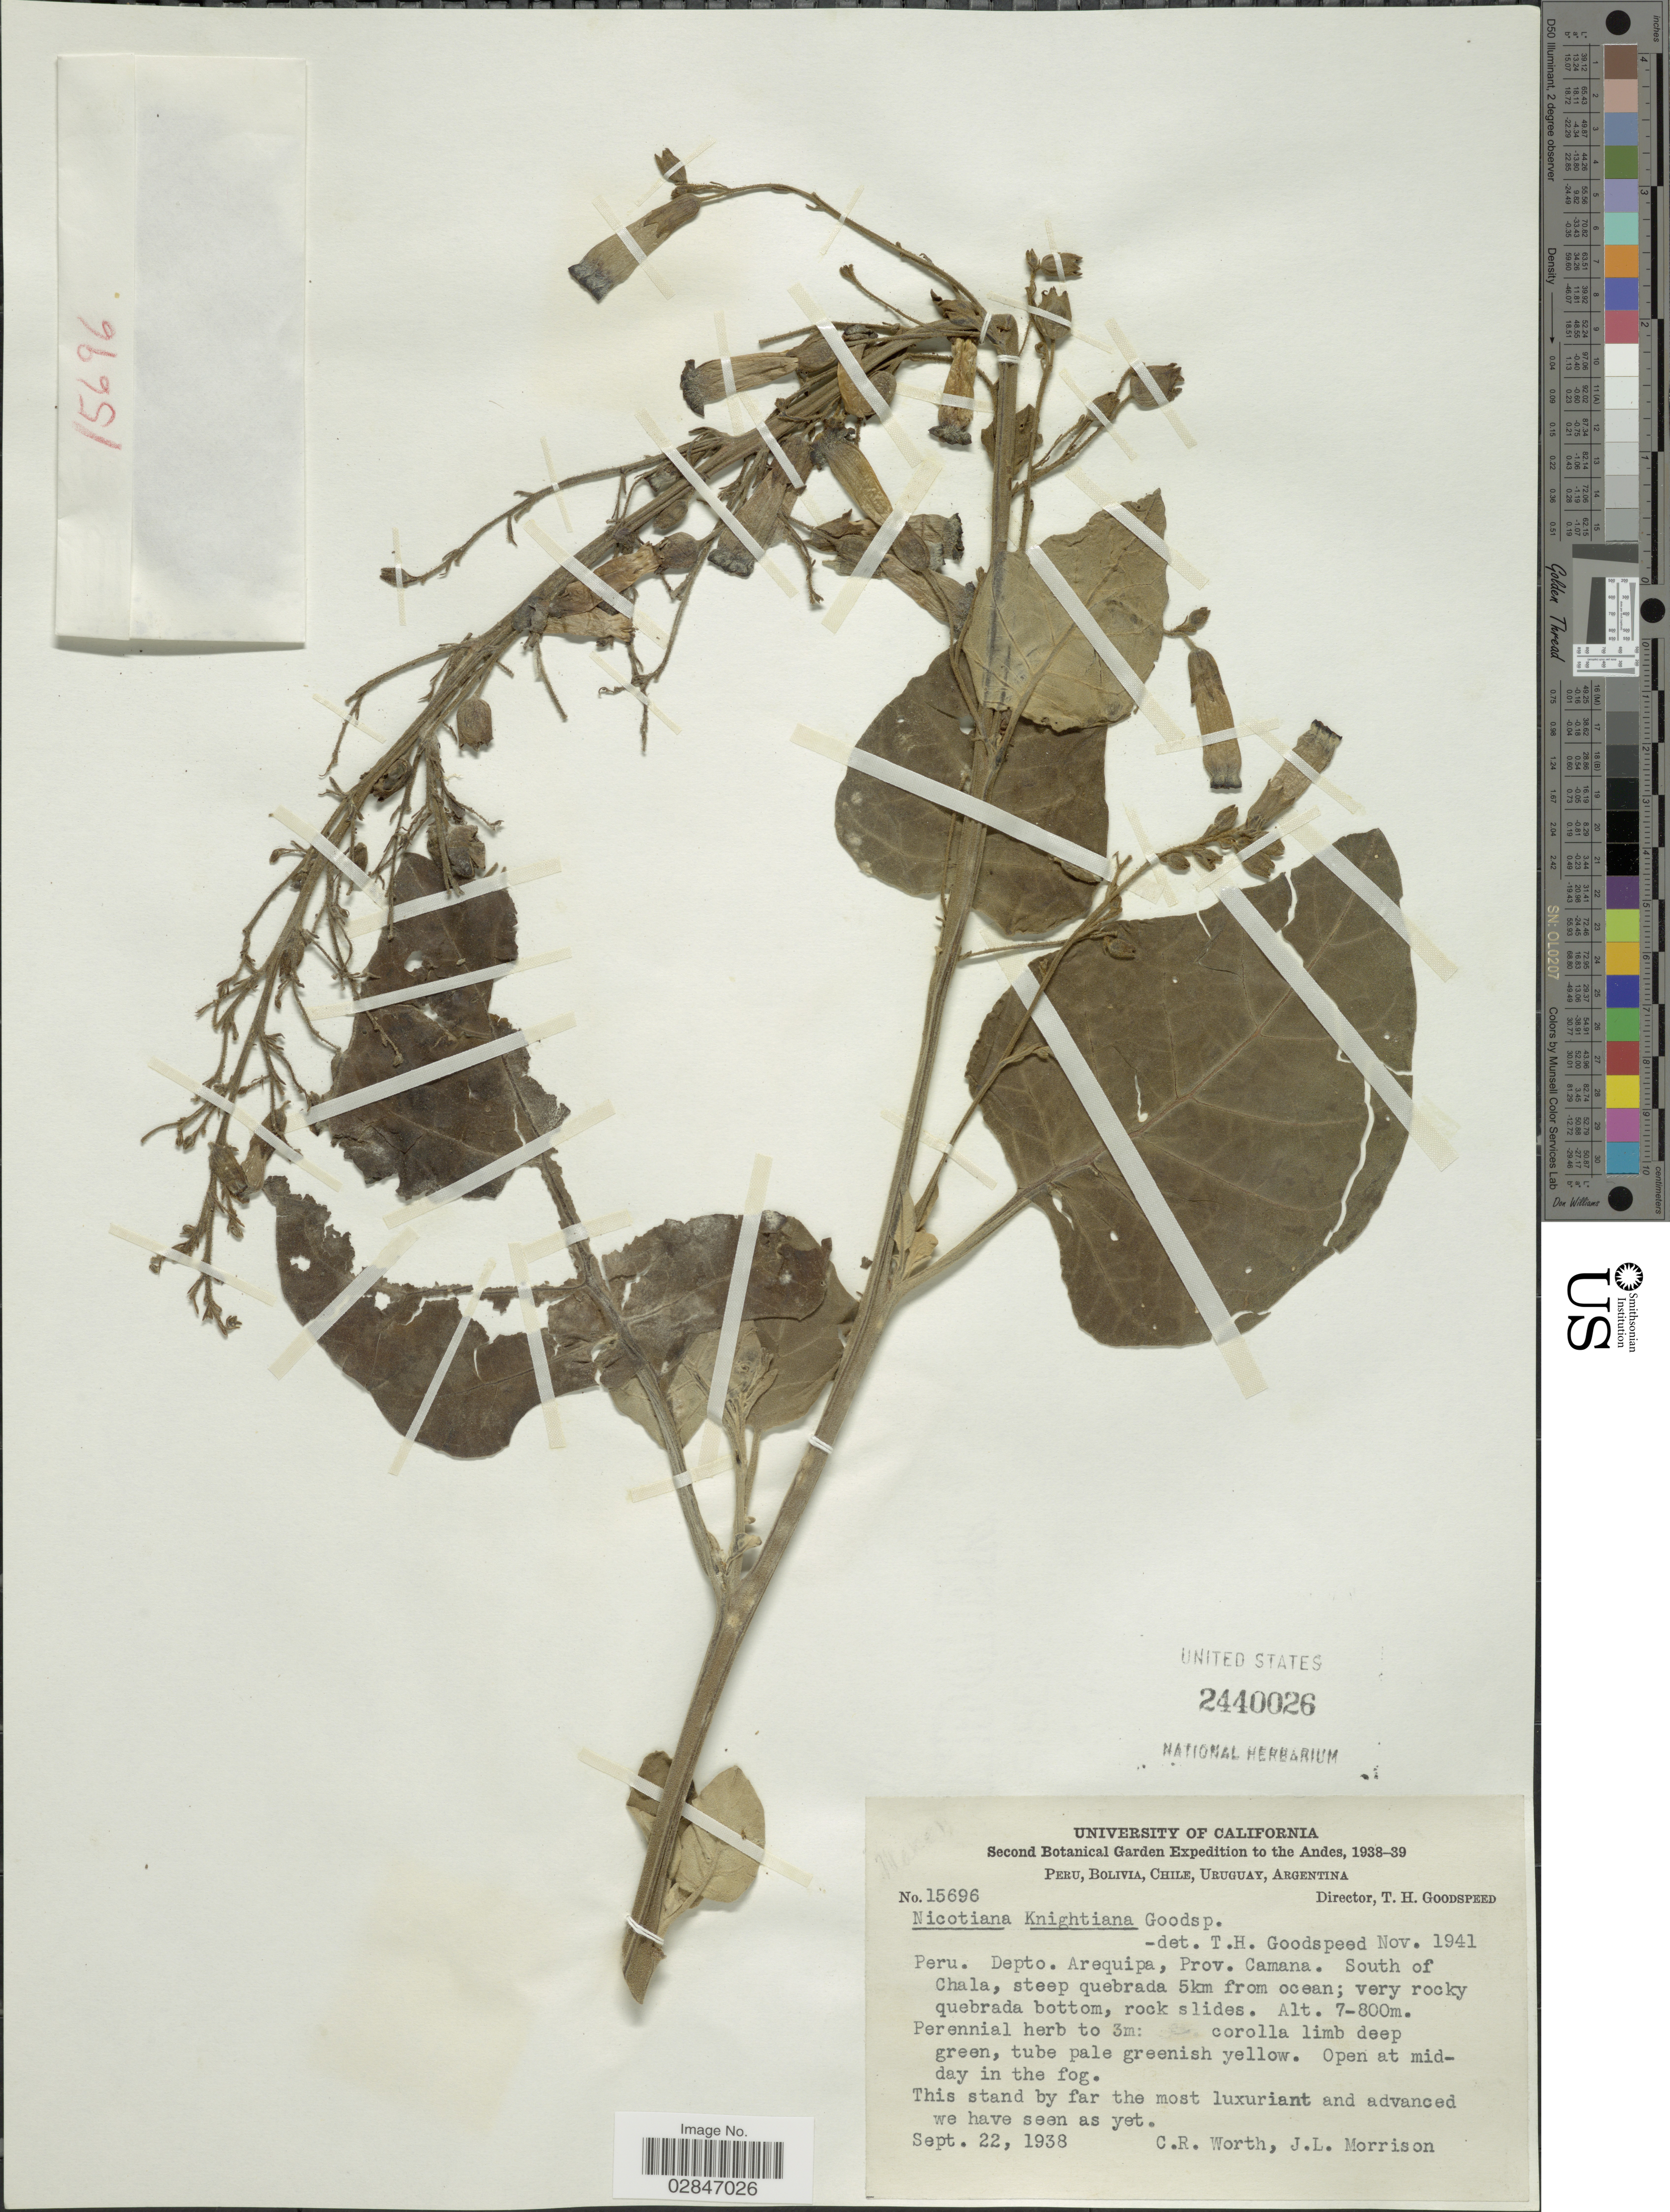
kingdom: Plantae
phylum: Tracheophyta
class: Magnoliopsida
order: Solanales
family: Solanaceae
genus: Nicotiana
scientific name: Nicotiana knightiana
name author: Goodsp.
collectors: C. R. Worth & J. Morrison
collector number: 15696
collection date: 1938-09-22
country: Peru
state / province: Arequipa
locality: The Andes, Depto. Arequipa, Prov. Camana, South of Chala, steep quebrada 5km from ocean.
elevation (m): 700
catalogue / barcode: US 2440026